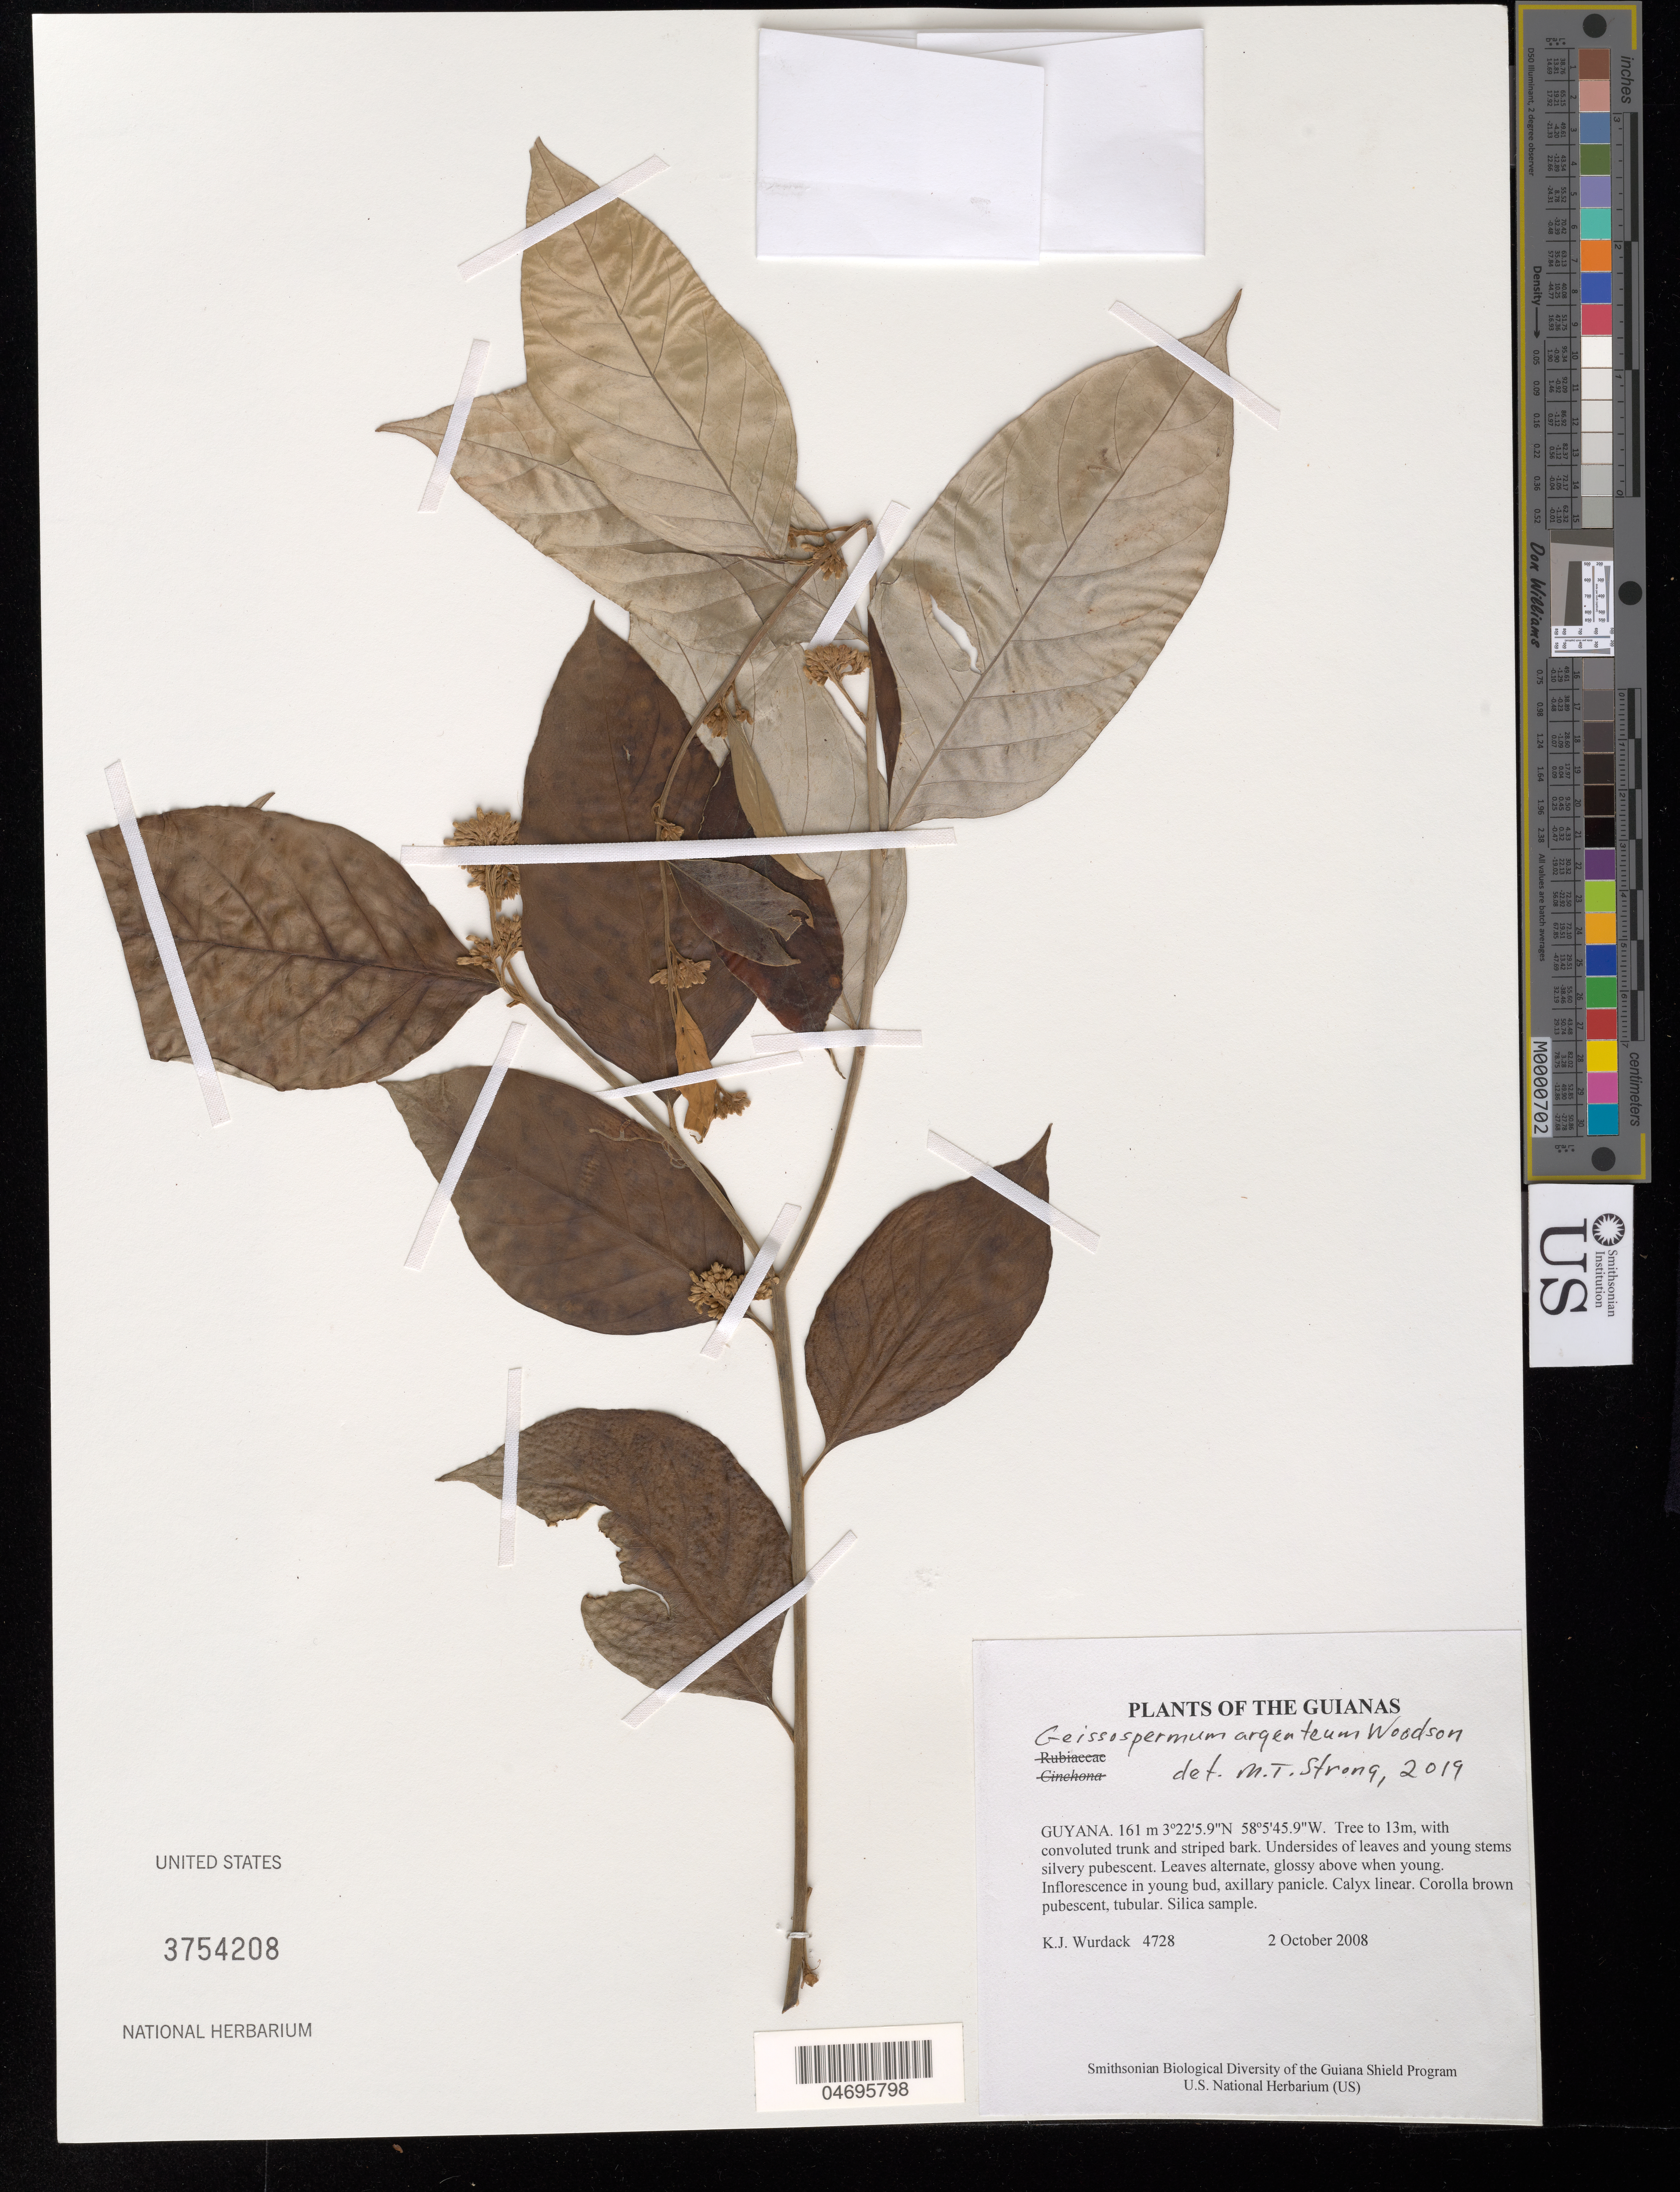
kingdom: Plantae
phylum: Tracheophyta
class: Magnoliopsida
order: Gentianales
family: Apocynaceae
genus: Geissospermum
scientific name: Geissospermum argenteum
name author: Woodson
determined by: Strong, Mark T., (BOT), Smithsonian Institution - National Museum of Natural History (UNITED STATES)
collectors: K. Wurdack, K. M. Redden, A. Rodriguez, C. Perry & P. Ragnauth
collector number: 4728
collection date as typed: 2 October 2008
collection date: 2008-10-02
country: Guyana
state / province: U. Takutu-U. Essequibo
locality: CI concession. Line from creek to Line 12 (boundary line)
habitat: Lecythidaceae, Annnonaceae, Lycopodium dominant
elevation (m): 161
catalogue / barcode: US 3754208